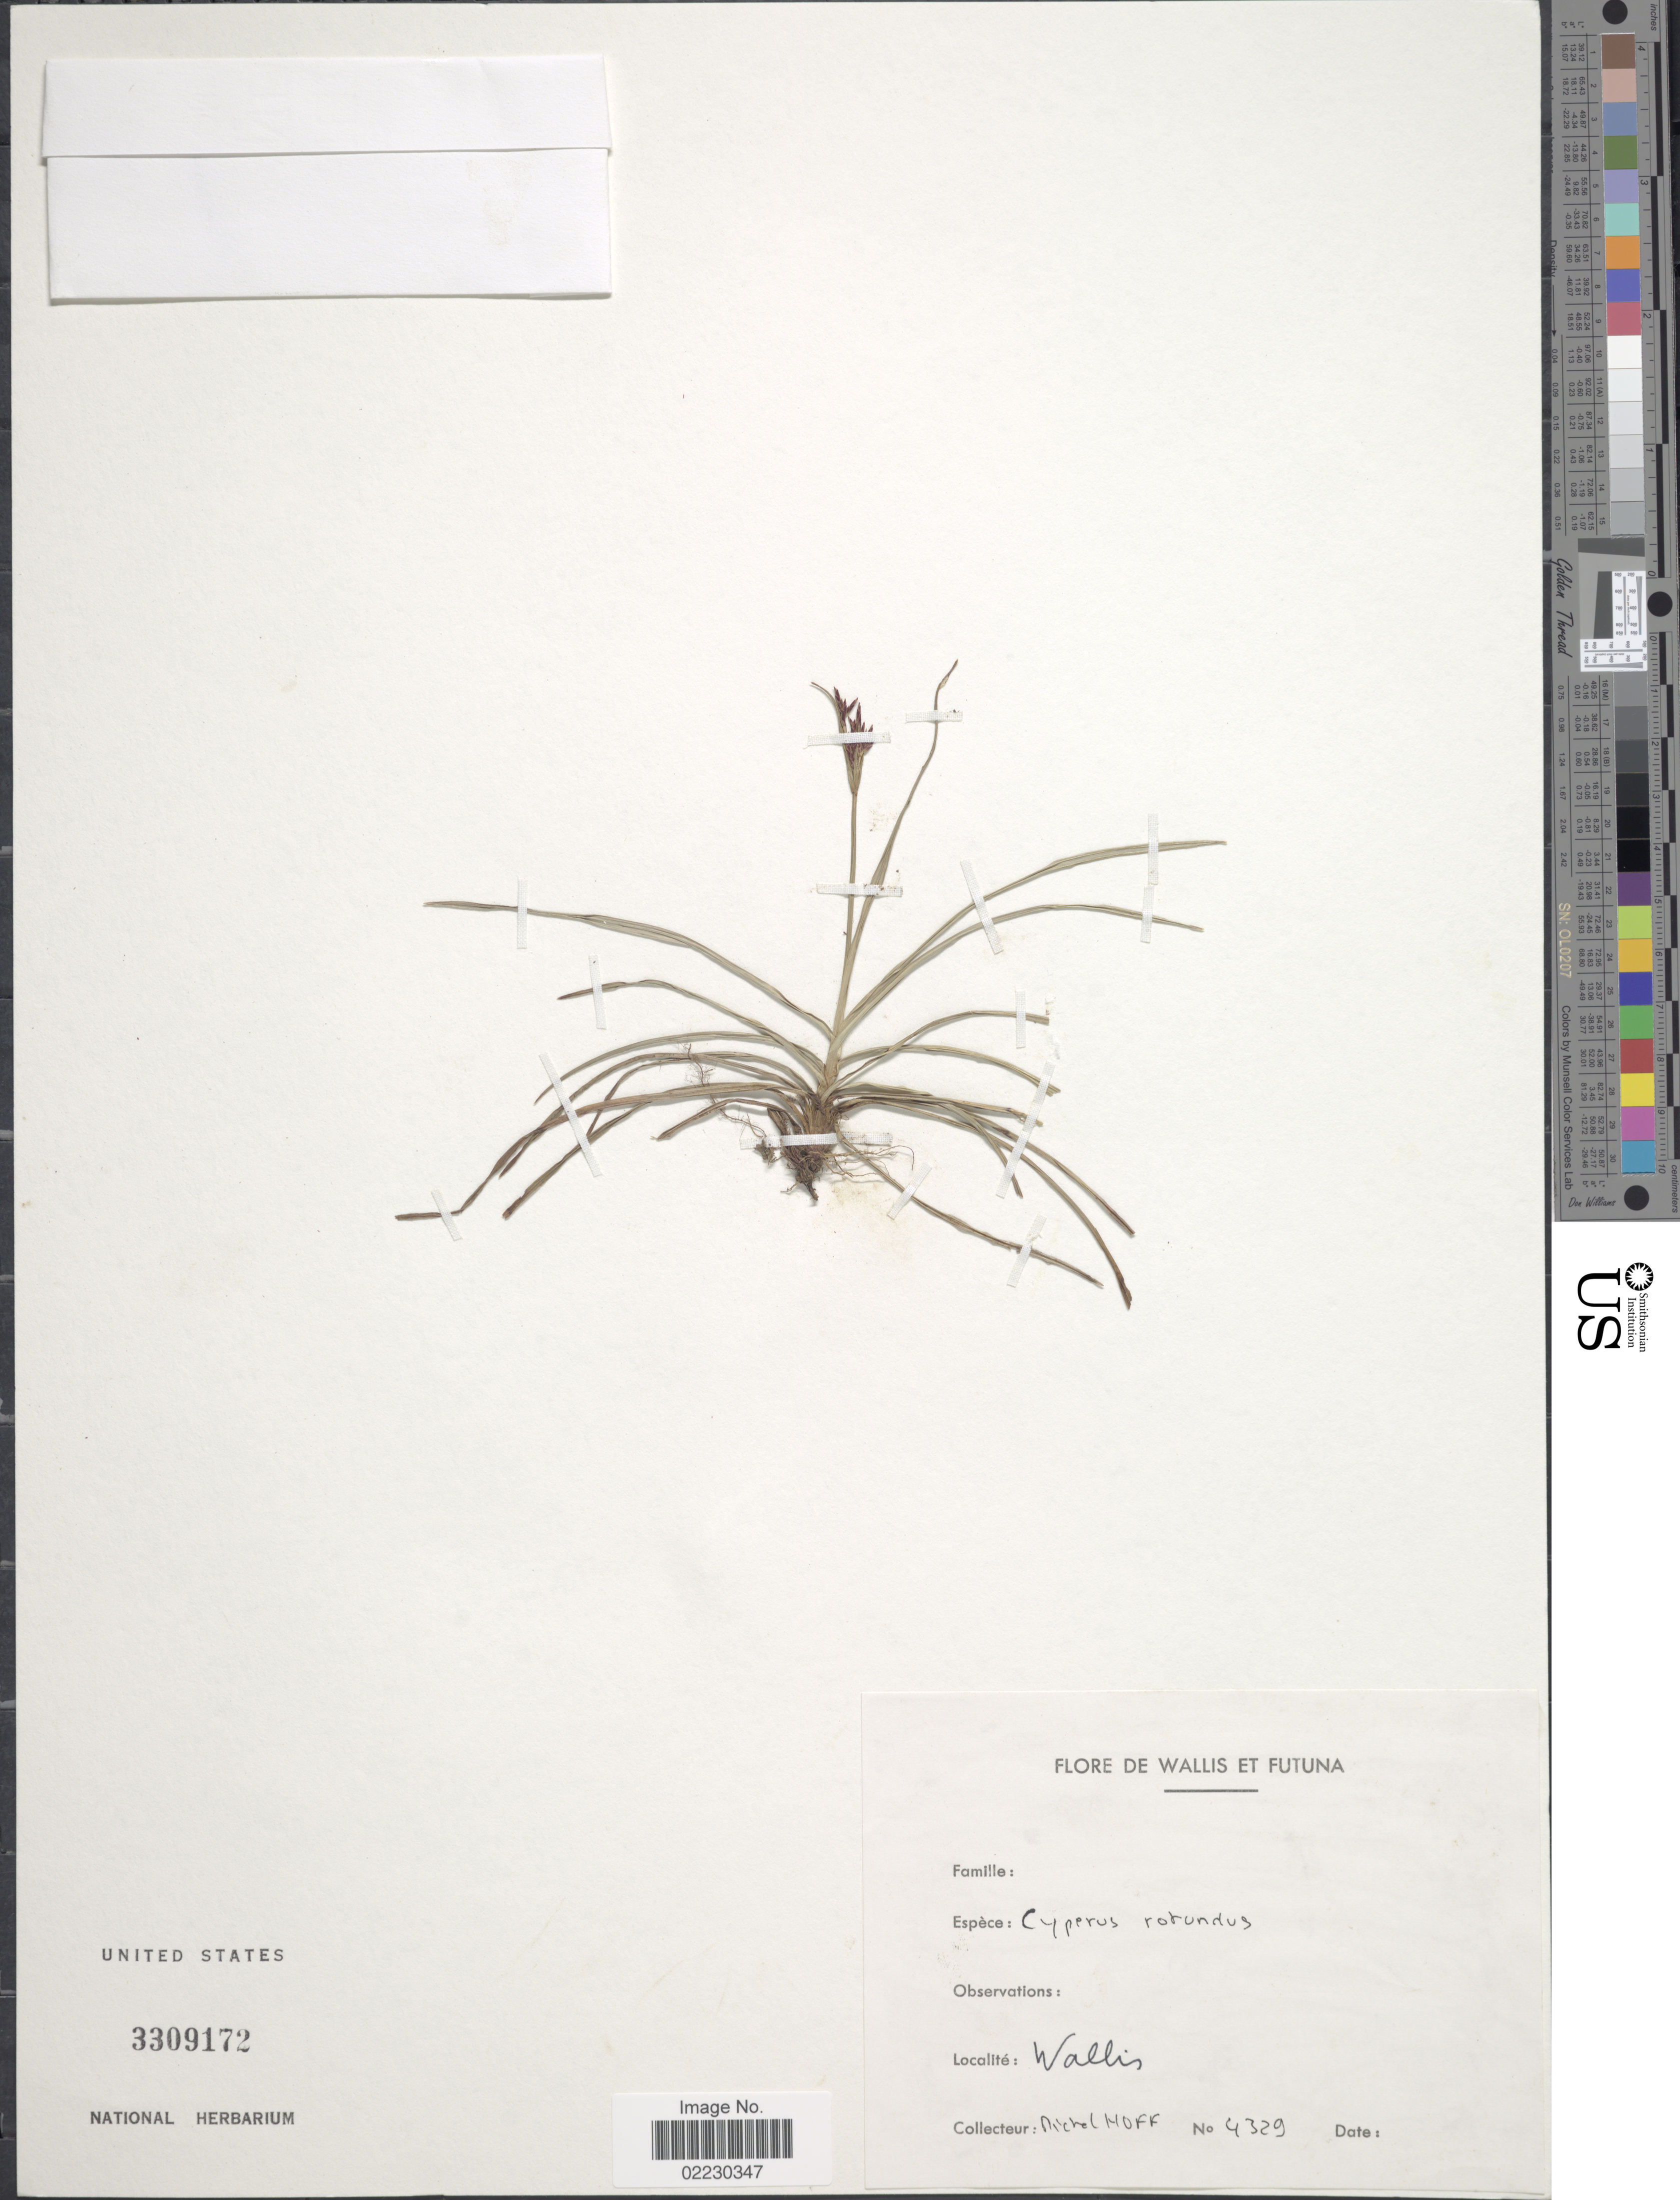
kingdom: Plantae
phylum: Tracheophyta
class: Liliopsida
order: Poales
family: Cyperaceae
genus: Cyperus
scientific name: Cyperus rotundus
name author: L.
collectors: M. Hoff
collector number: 4329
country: Wallis and Futuna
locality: Wallis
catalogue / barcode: US 3309172